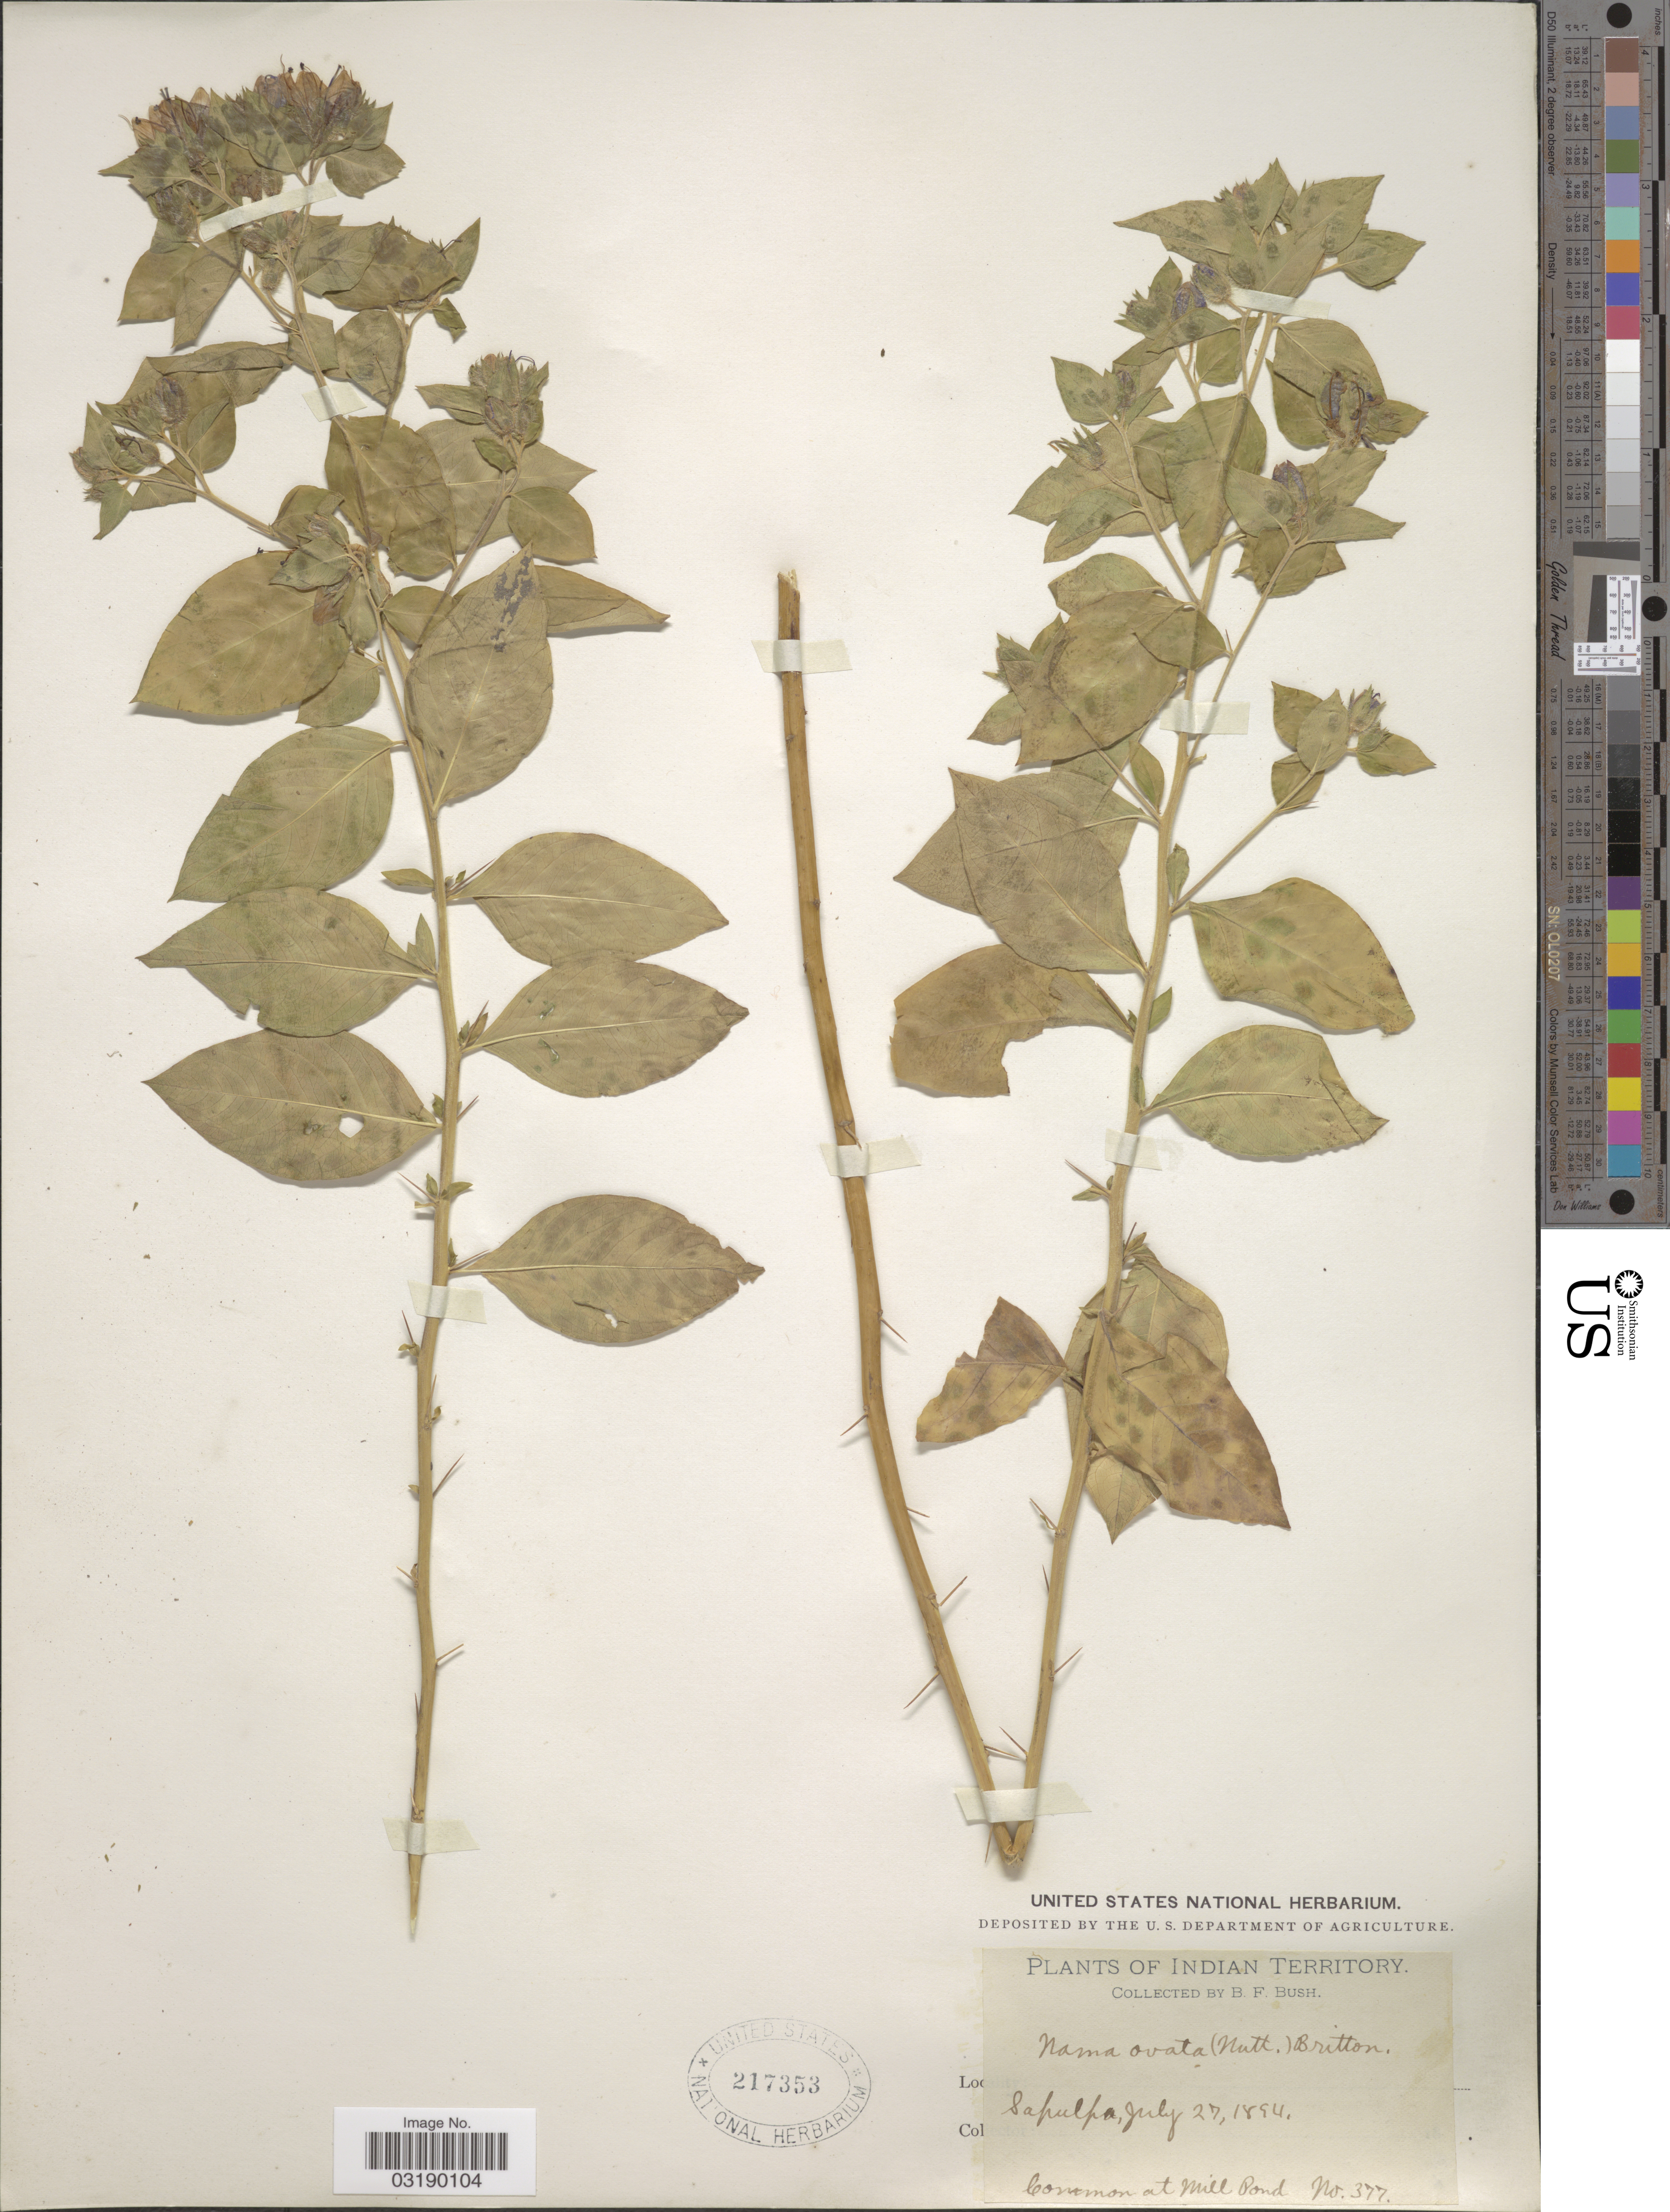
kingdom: Plantae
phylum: Tracheophyta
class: Magnoliopsida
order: Solanales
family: Hydroleaceae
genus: Hydrolea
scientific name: Hydrolea ovata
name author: Nutt. ex Choisy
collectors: B. F. Bush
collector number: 377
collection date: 1894-07-27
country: United States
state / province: Oklahoma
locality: Indian Territory. Sapulpa. Common at Mill Pond.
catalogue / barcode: US 217353